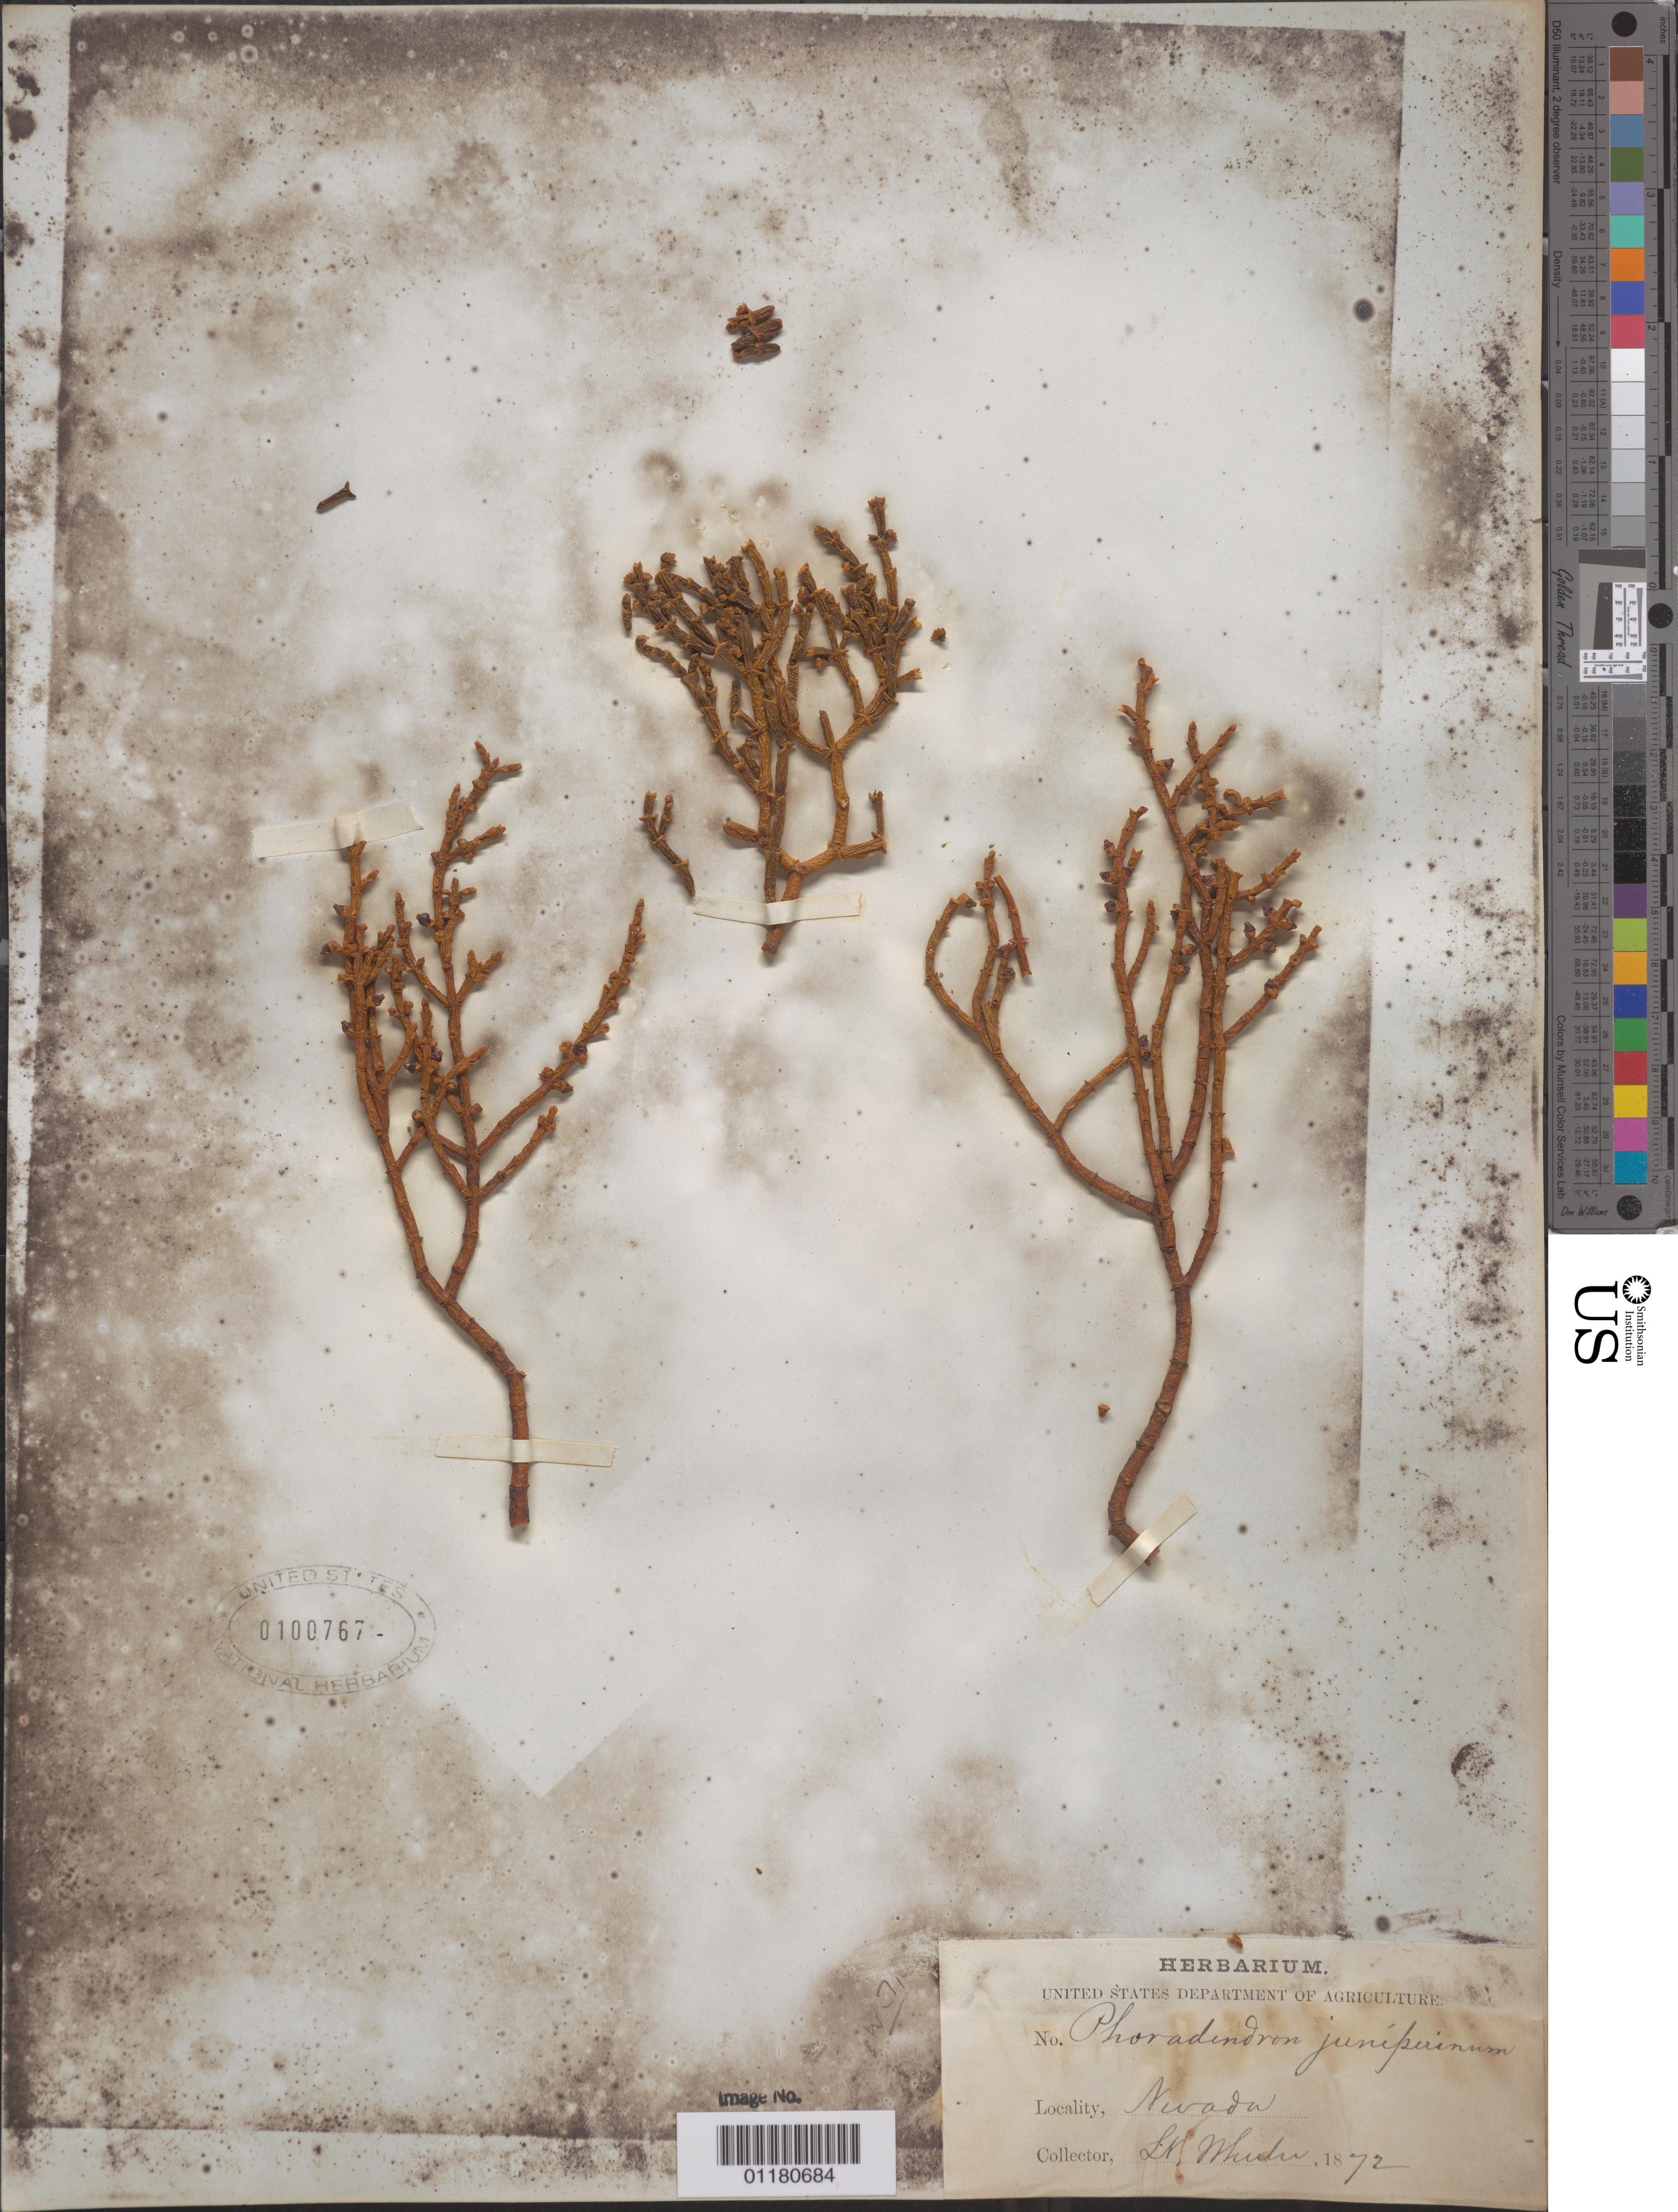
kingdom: Plantae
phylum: Tracheophyta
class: Magnoliopsida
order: Santalales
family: Viscaceae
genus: Phoradendron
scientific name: Phoradendron juniperinum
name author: Engelm. ex A. Gray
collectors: -- Wheeler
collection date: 1872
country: United States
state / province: Nevada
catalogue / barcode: US 100767